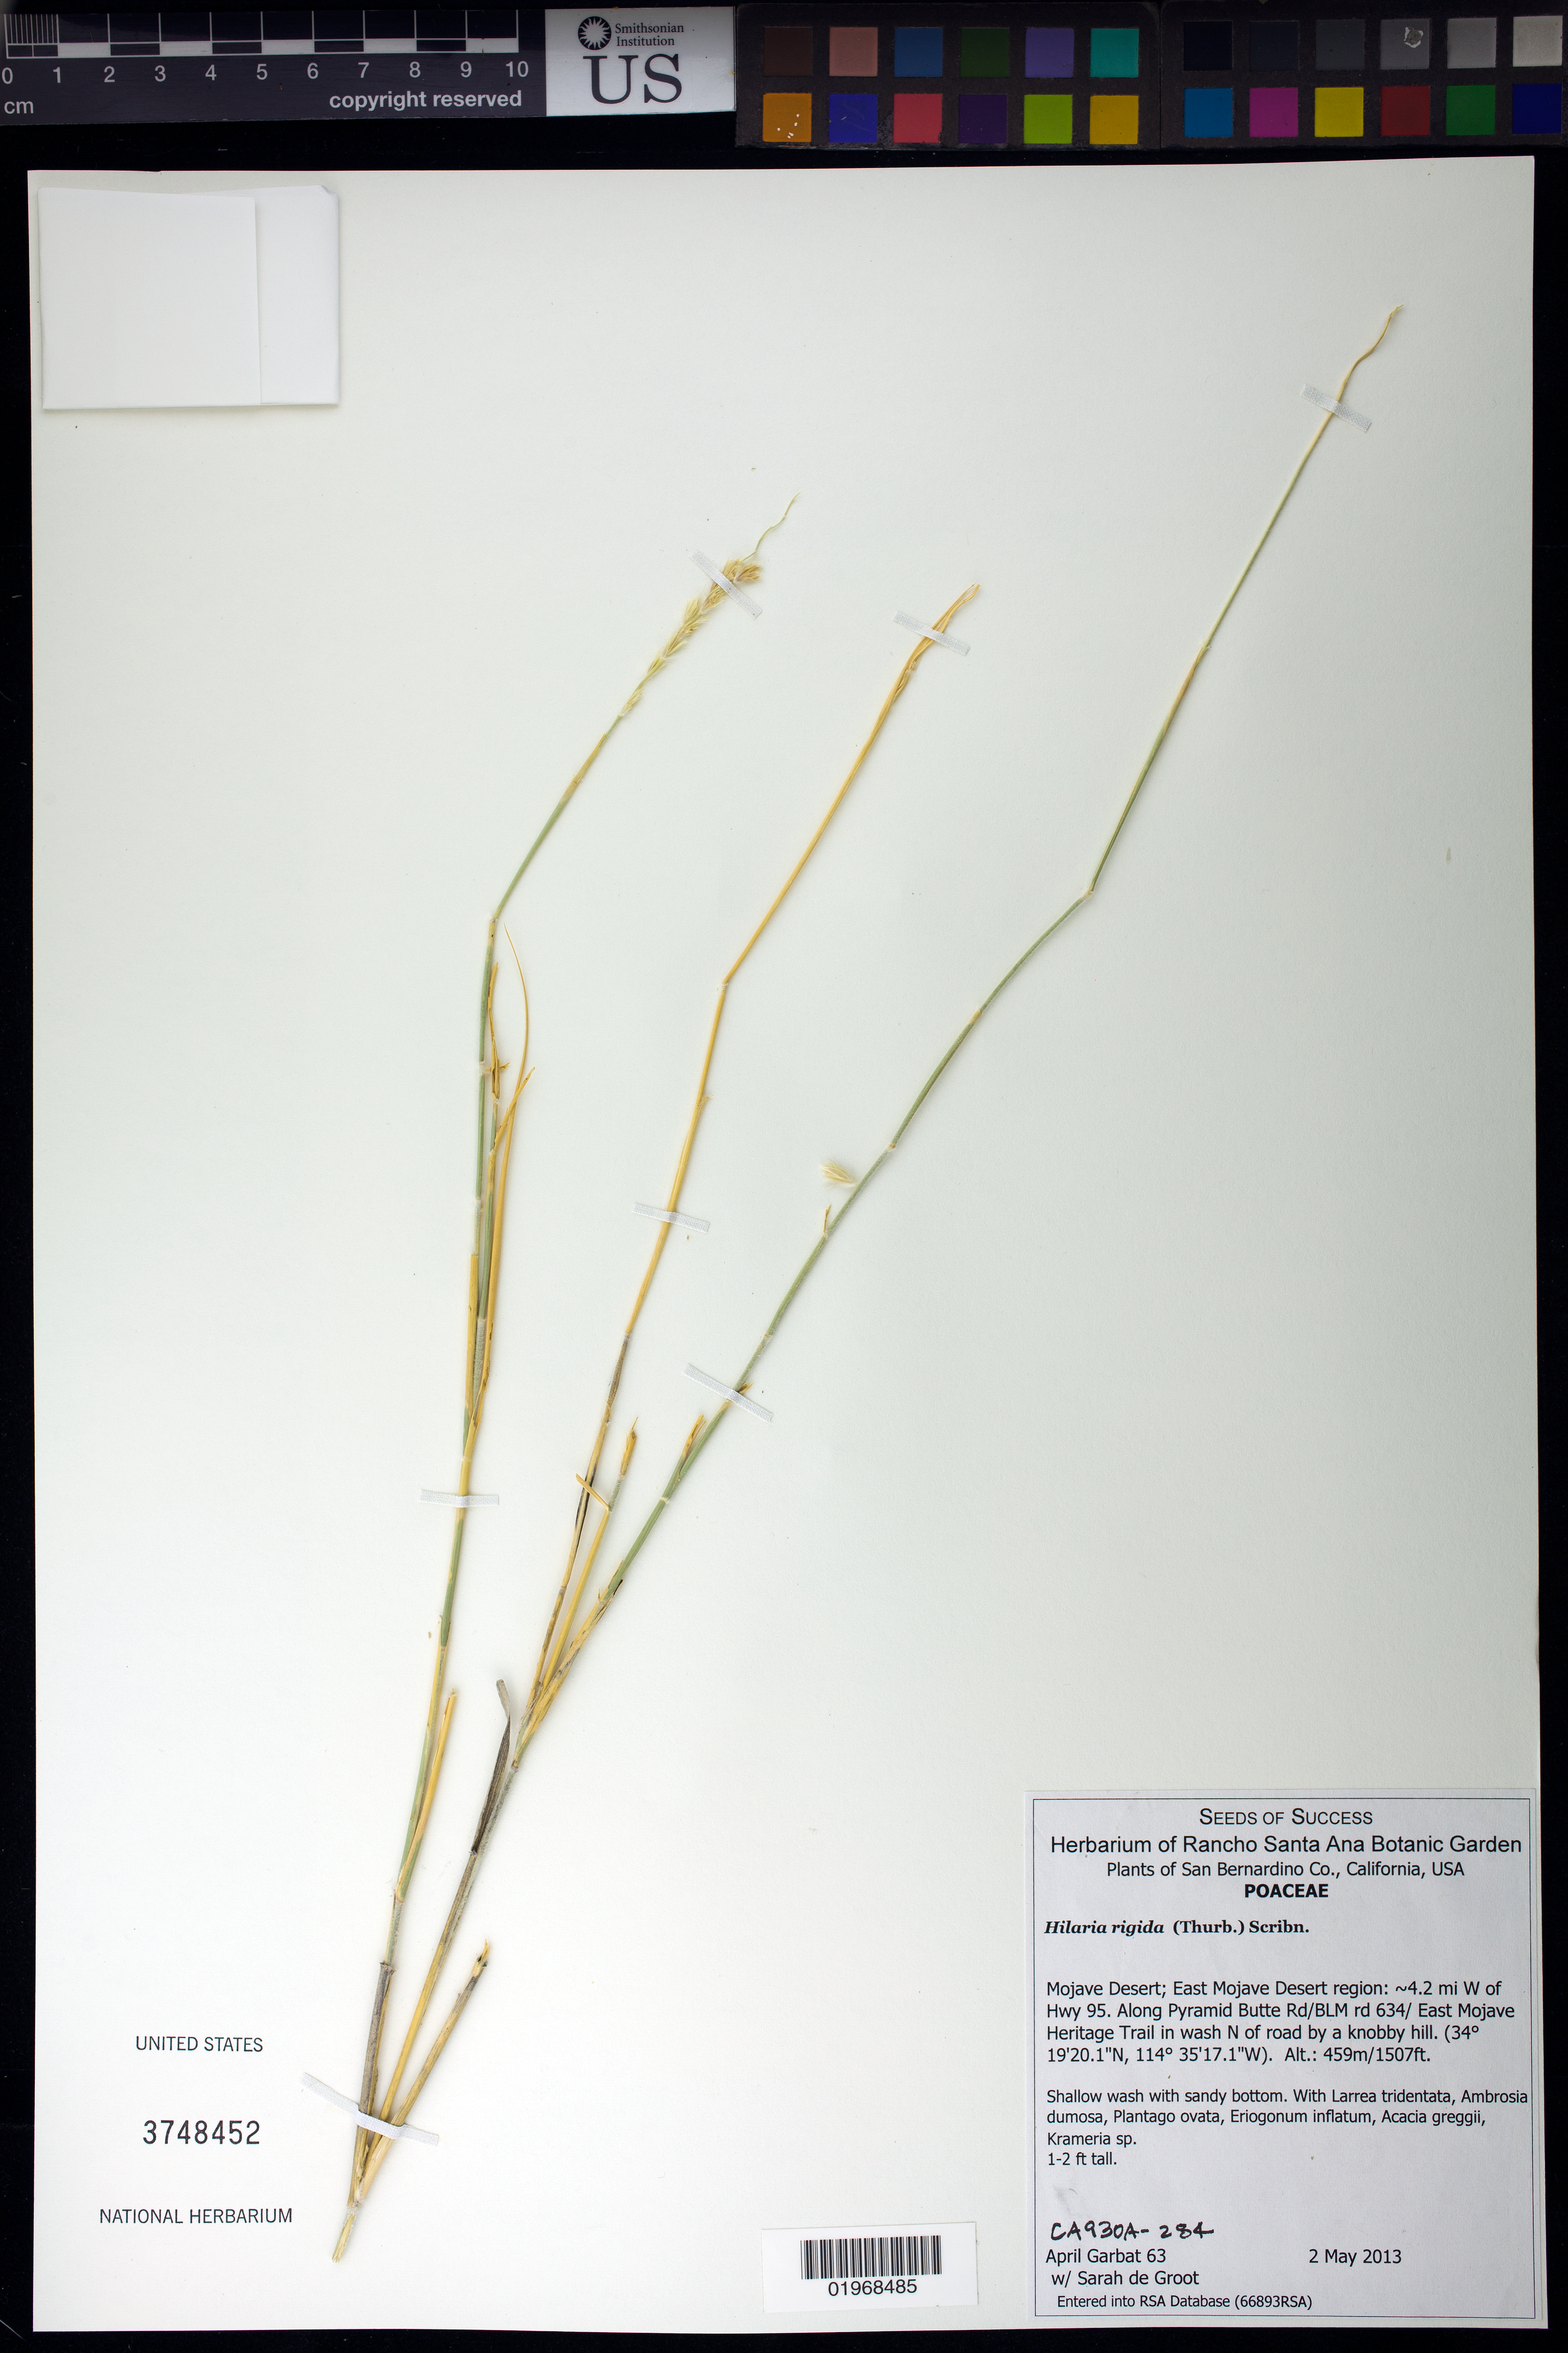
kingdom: Plantae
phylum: Tracheophyta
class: Liliopsida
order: Poales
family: Poaceae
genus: Hilaria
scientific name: Hilaria rigida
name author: (Thurb.) Benth. ex Scribn.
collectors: A. Garbat & S. De Groot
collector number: CA930A-284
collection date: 2013-05-02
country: United States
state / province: California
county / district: San Bernardino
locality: Mojave Desert, East region: 4.2 mi. W of Hwy 95. Along Pyramid Butte Rd/BLM rd 634/East Mojave Heritage Trail in wash N of road by a knobby hill.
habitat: Shallow wash with sandy bottom. With Larrea tridendata, Ambrosia dumosa, Plantago ovata, Acacia gregii, ect.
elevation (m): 459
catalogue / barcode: US 3748452